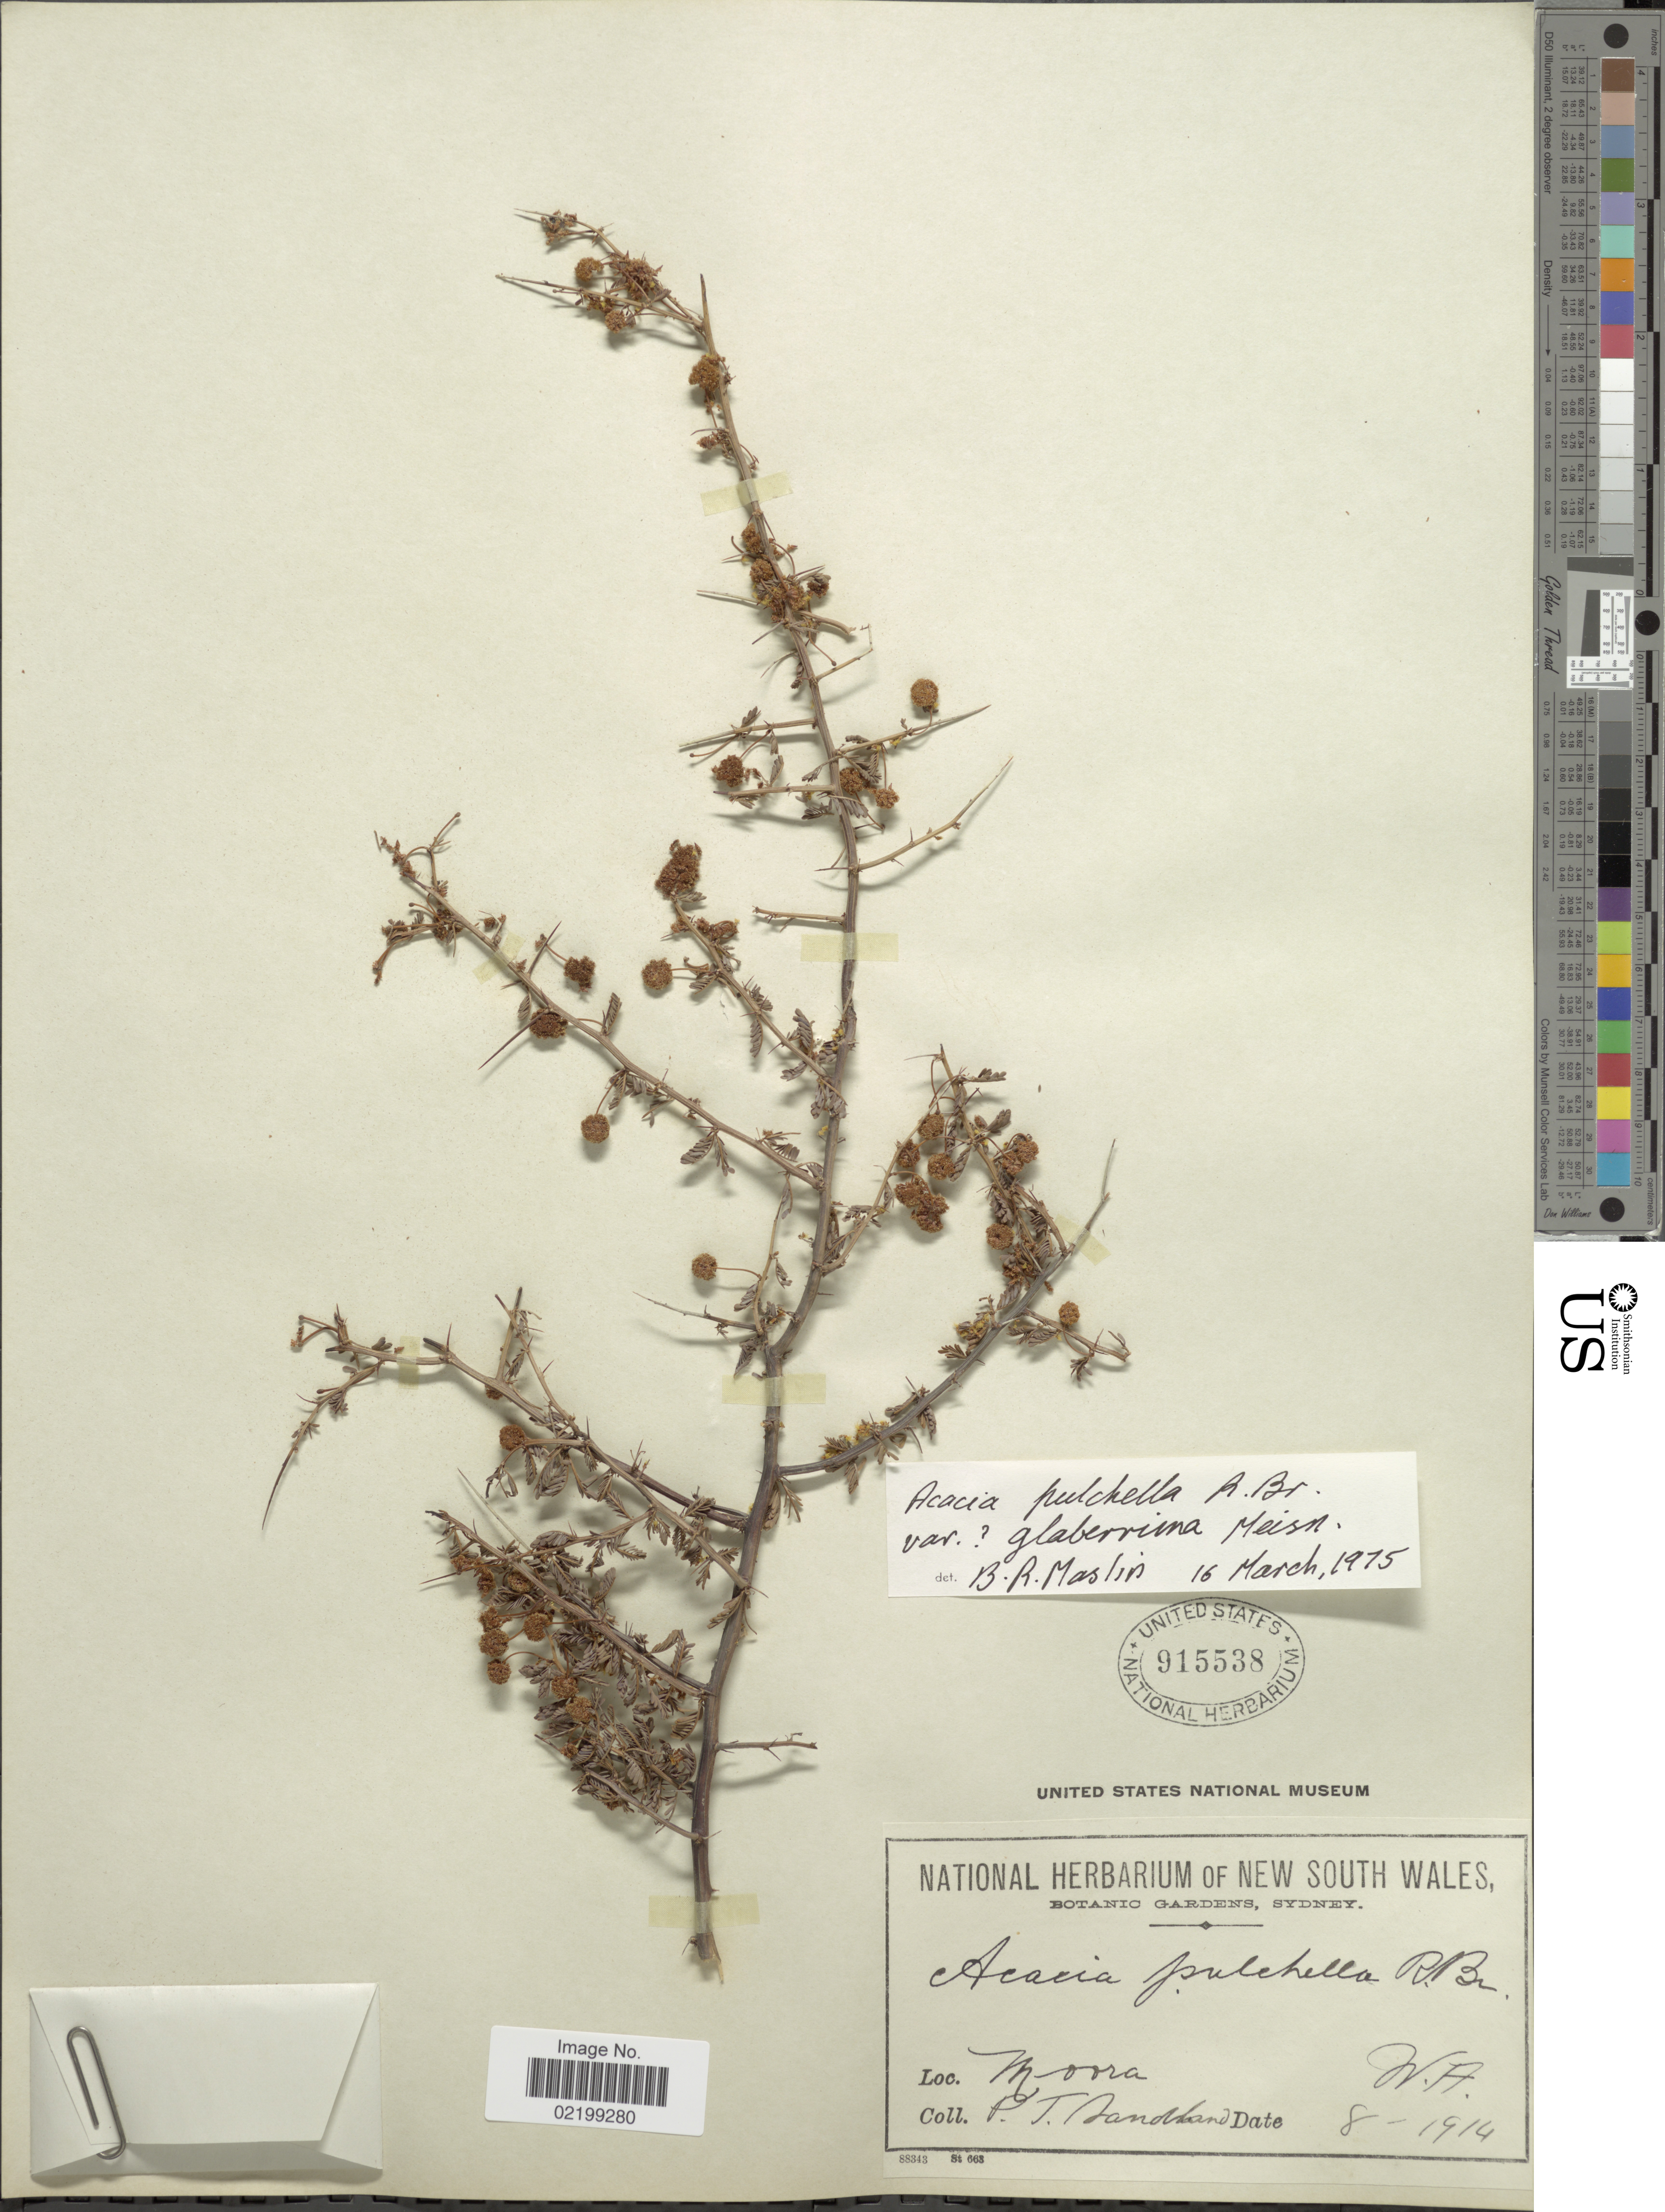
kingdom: Plantae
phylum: Tracheophyta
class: Magnoliopsida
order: Fabales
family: Fabaceae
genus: Acacia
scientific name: Acacia pulchella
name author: R. Br.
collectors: P. Sandland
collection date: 1914-08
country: Australia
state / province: Western Australia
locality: Moora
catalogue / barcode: US 915538